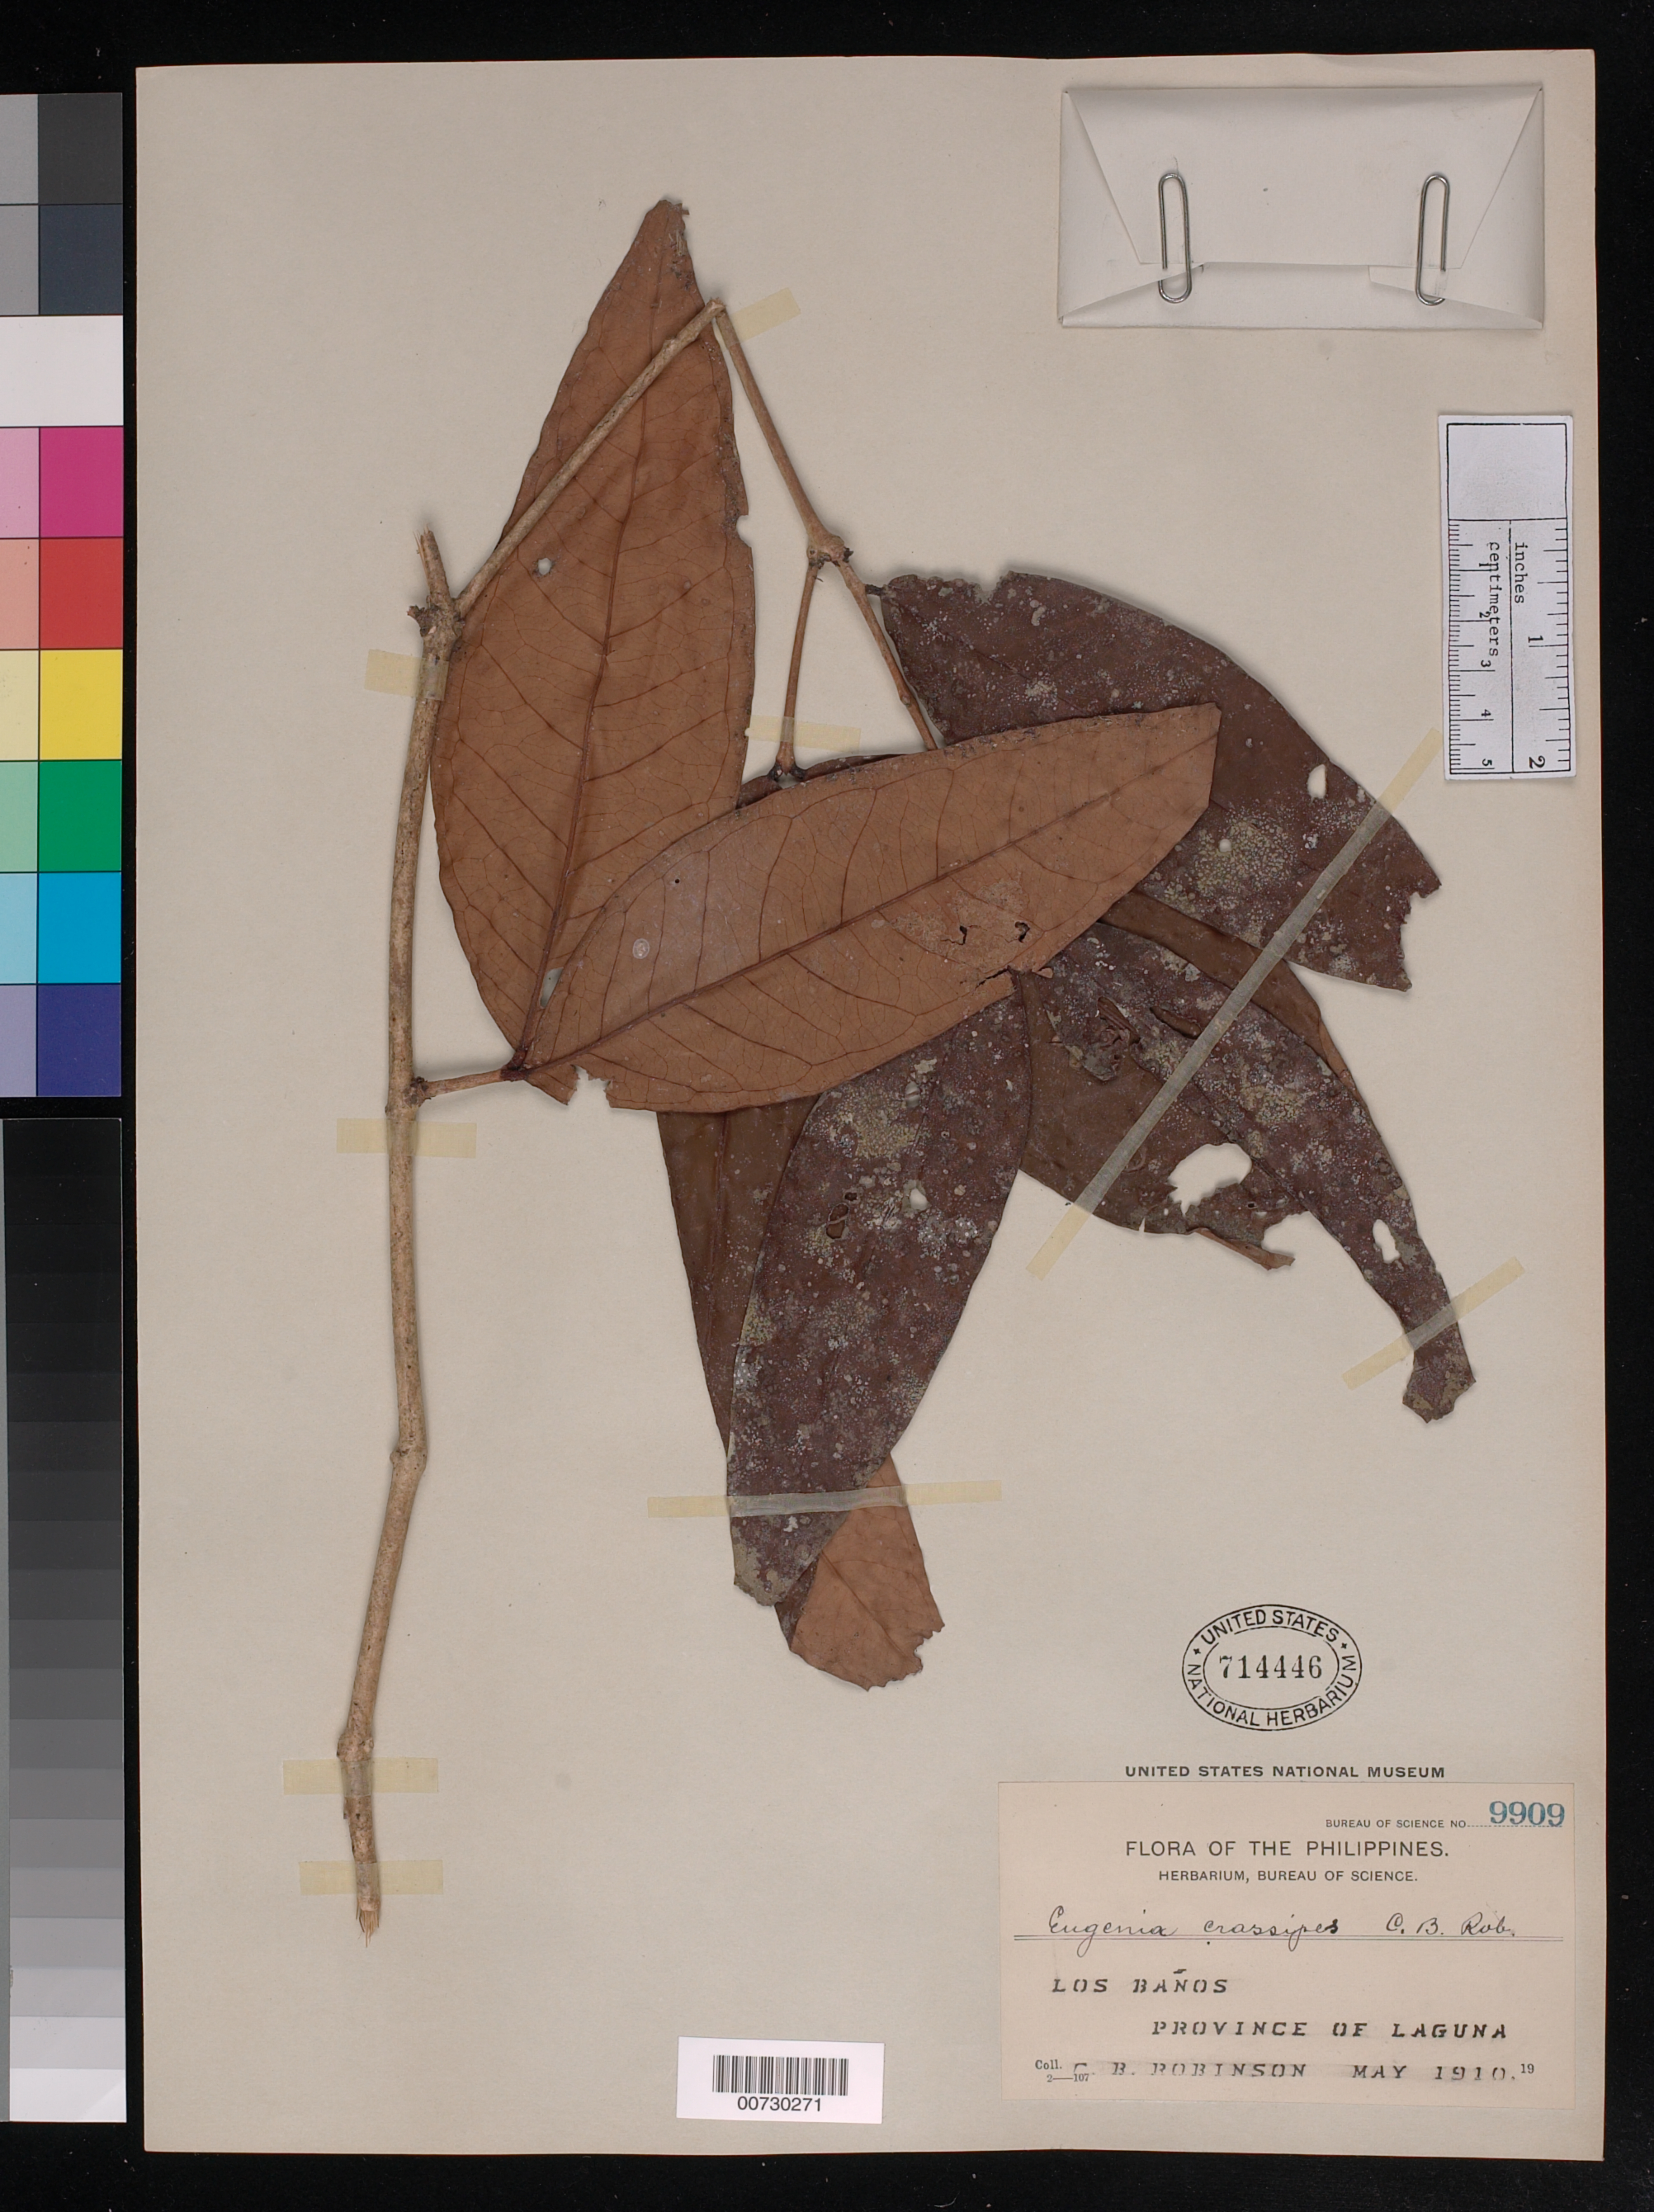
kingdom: Plantae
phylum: Tracheophyta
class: Magnoliopsida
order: Myrtales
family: Myrtaceae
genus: Syzygium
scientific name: Syzygium crassipes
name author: (C.B. Rob.) Merr.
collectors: C. Robinson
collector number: Bur. Sci. 9909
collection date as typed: May 1910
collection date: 1910-05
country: Philippines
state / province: Calabarzon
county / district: Laguna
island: Luzon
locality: Los baños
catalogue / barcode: US 714446